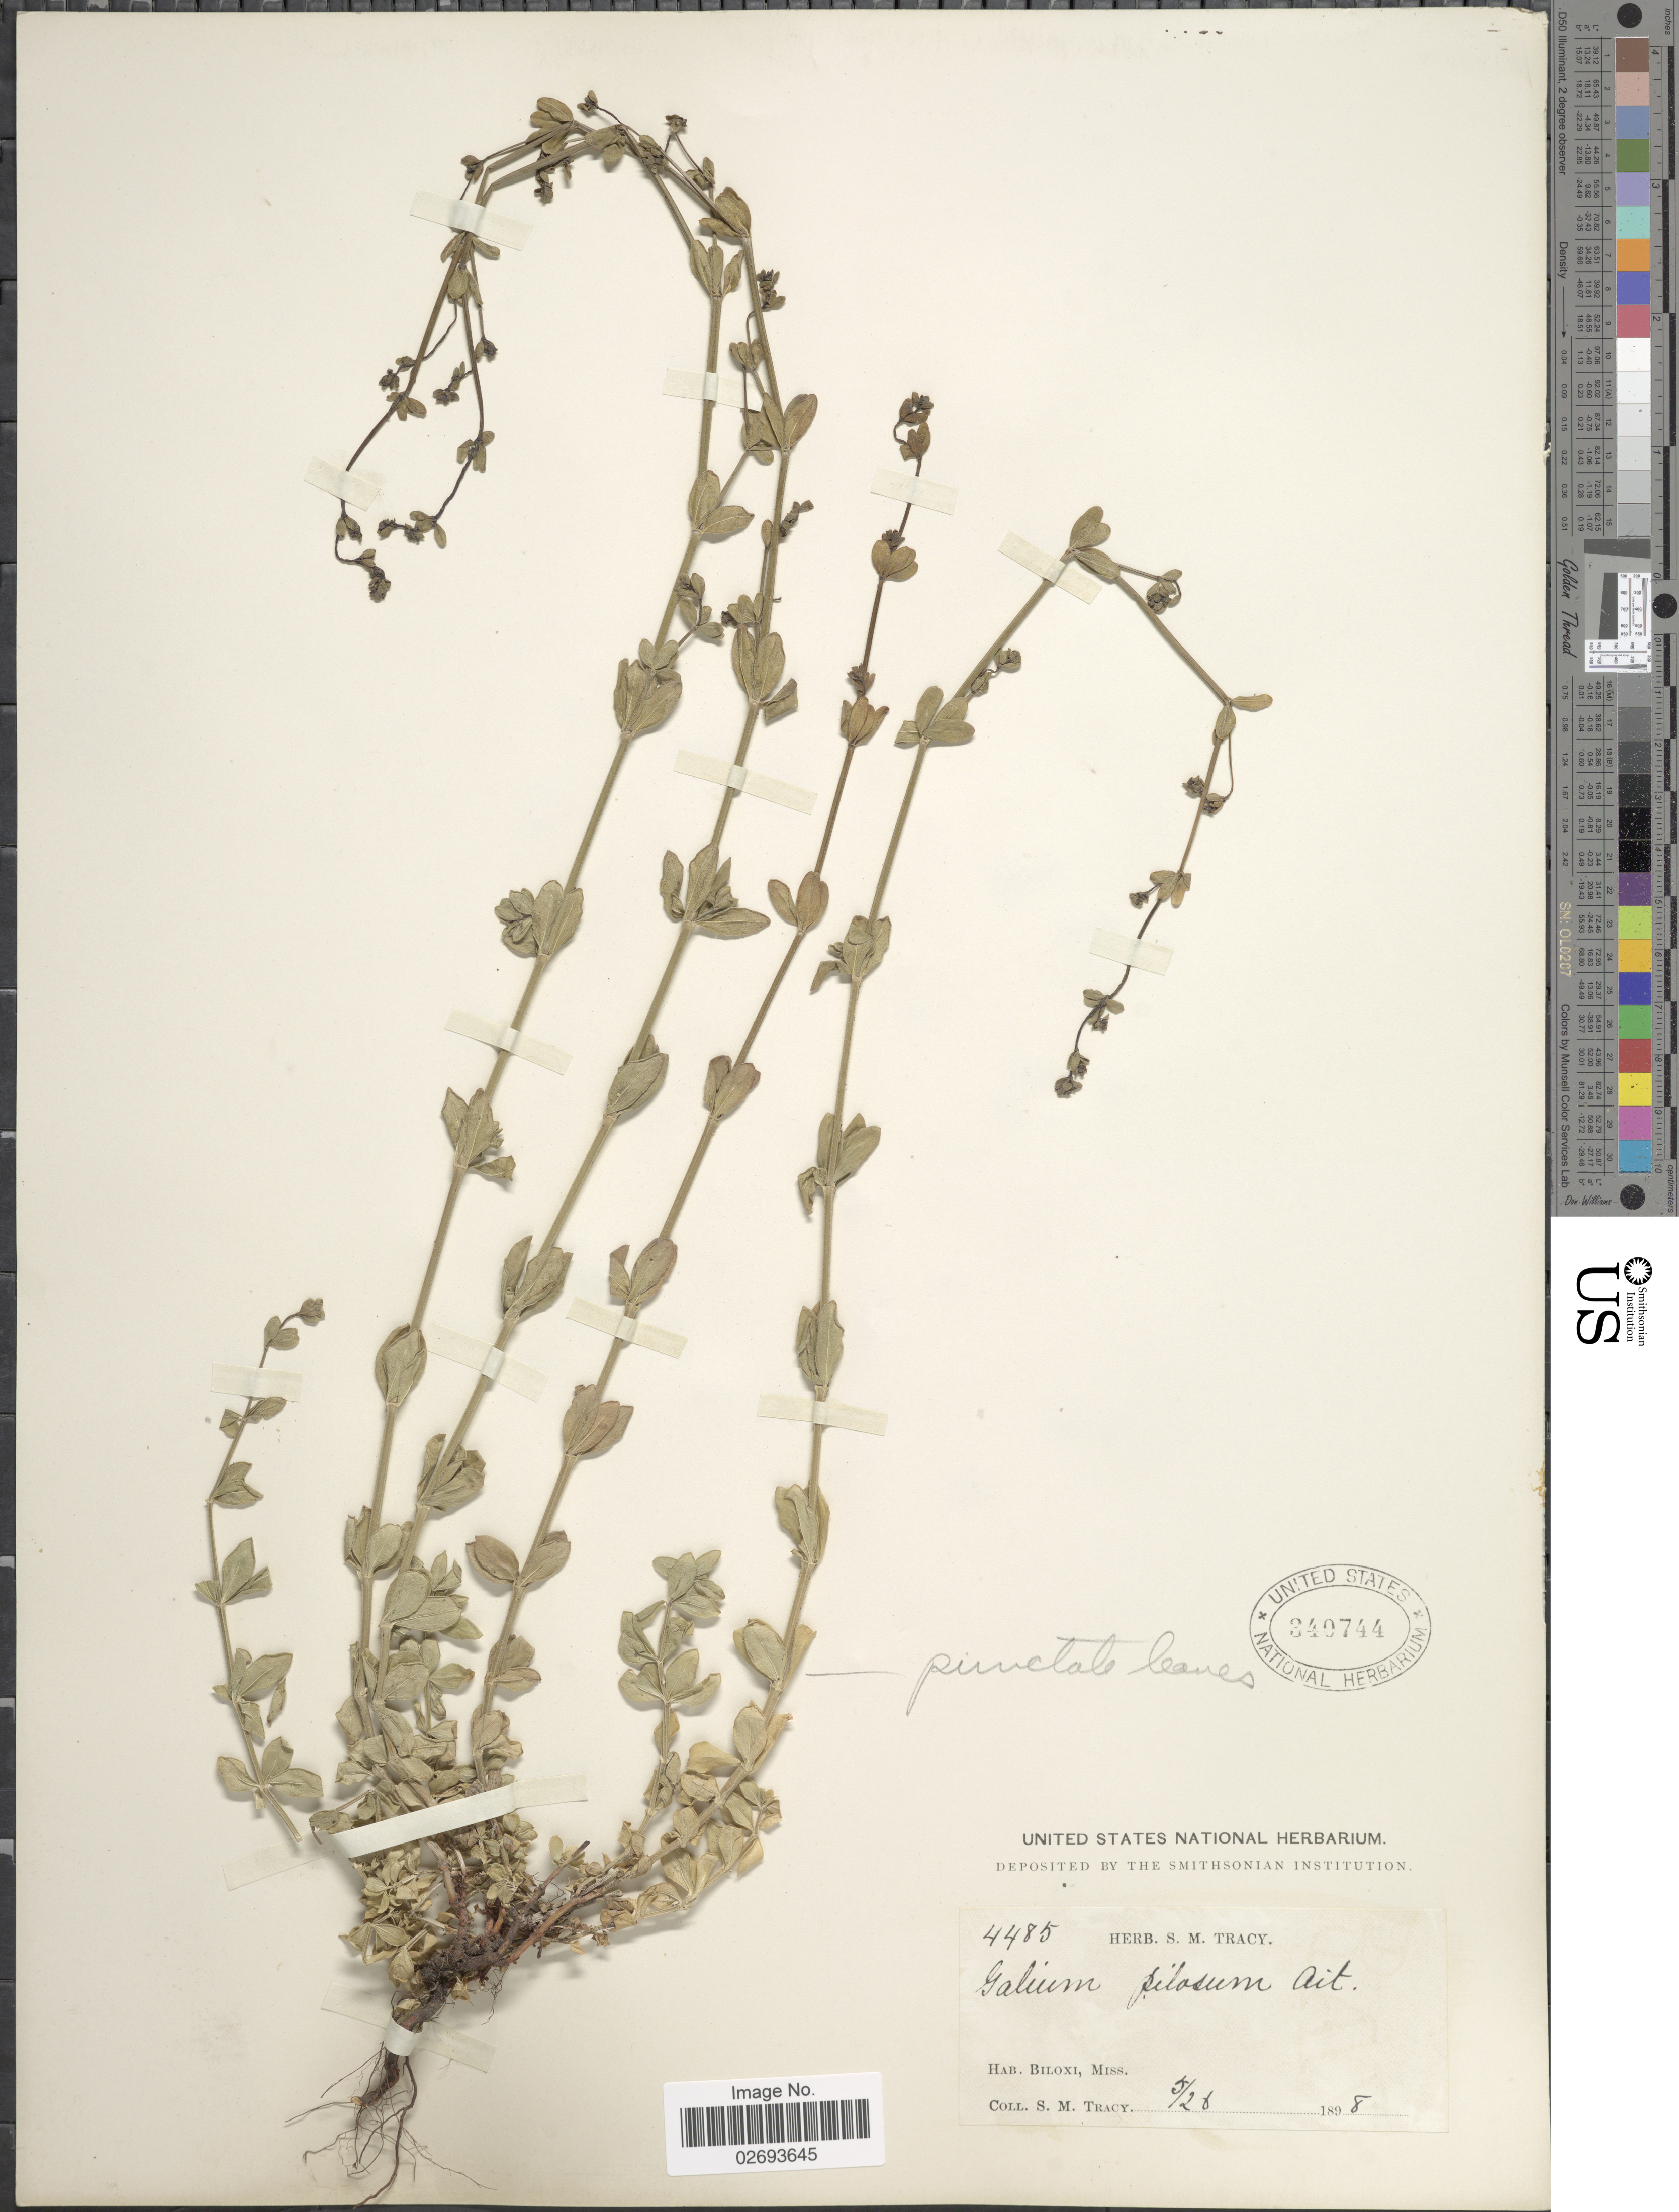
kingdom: Plantae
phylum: Tracheophyta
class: Magnoliopsida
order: Gentianales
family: Rubiaceae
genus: Galium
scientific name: Galium pilosum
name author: Aiton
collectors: S. M. Tracy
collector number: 4485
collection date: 1898-05-26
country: United States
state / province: Mississippi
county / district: Harrison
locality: Biloxi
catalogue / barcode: US 340744